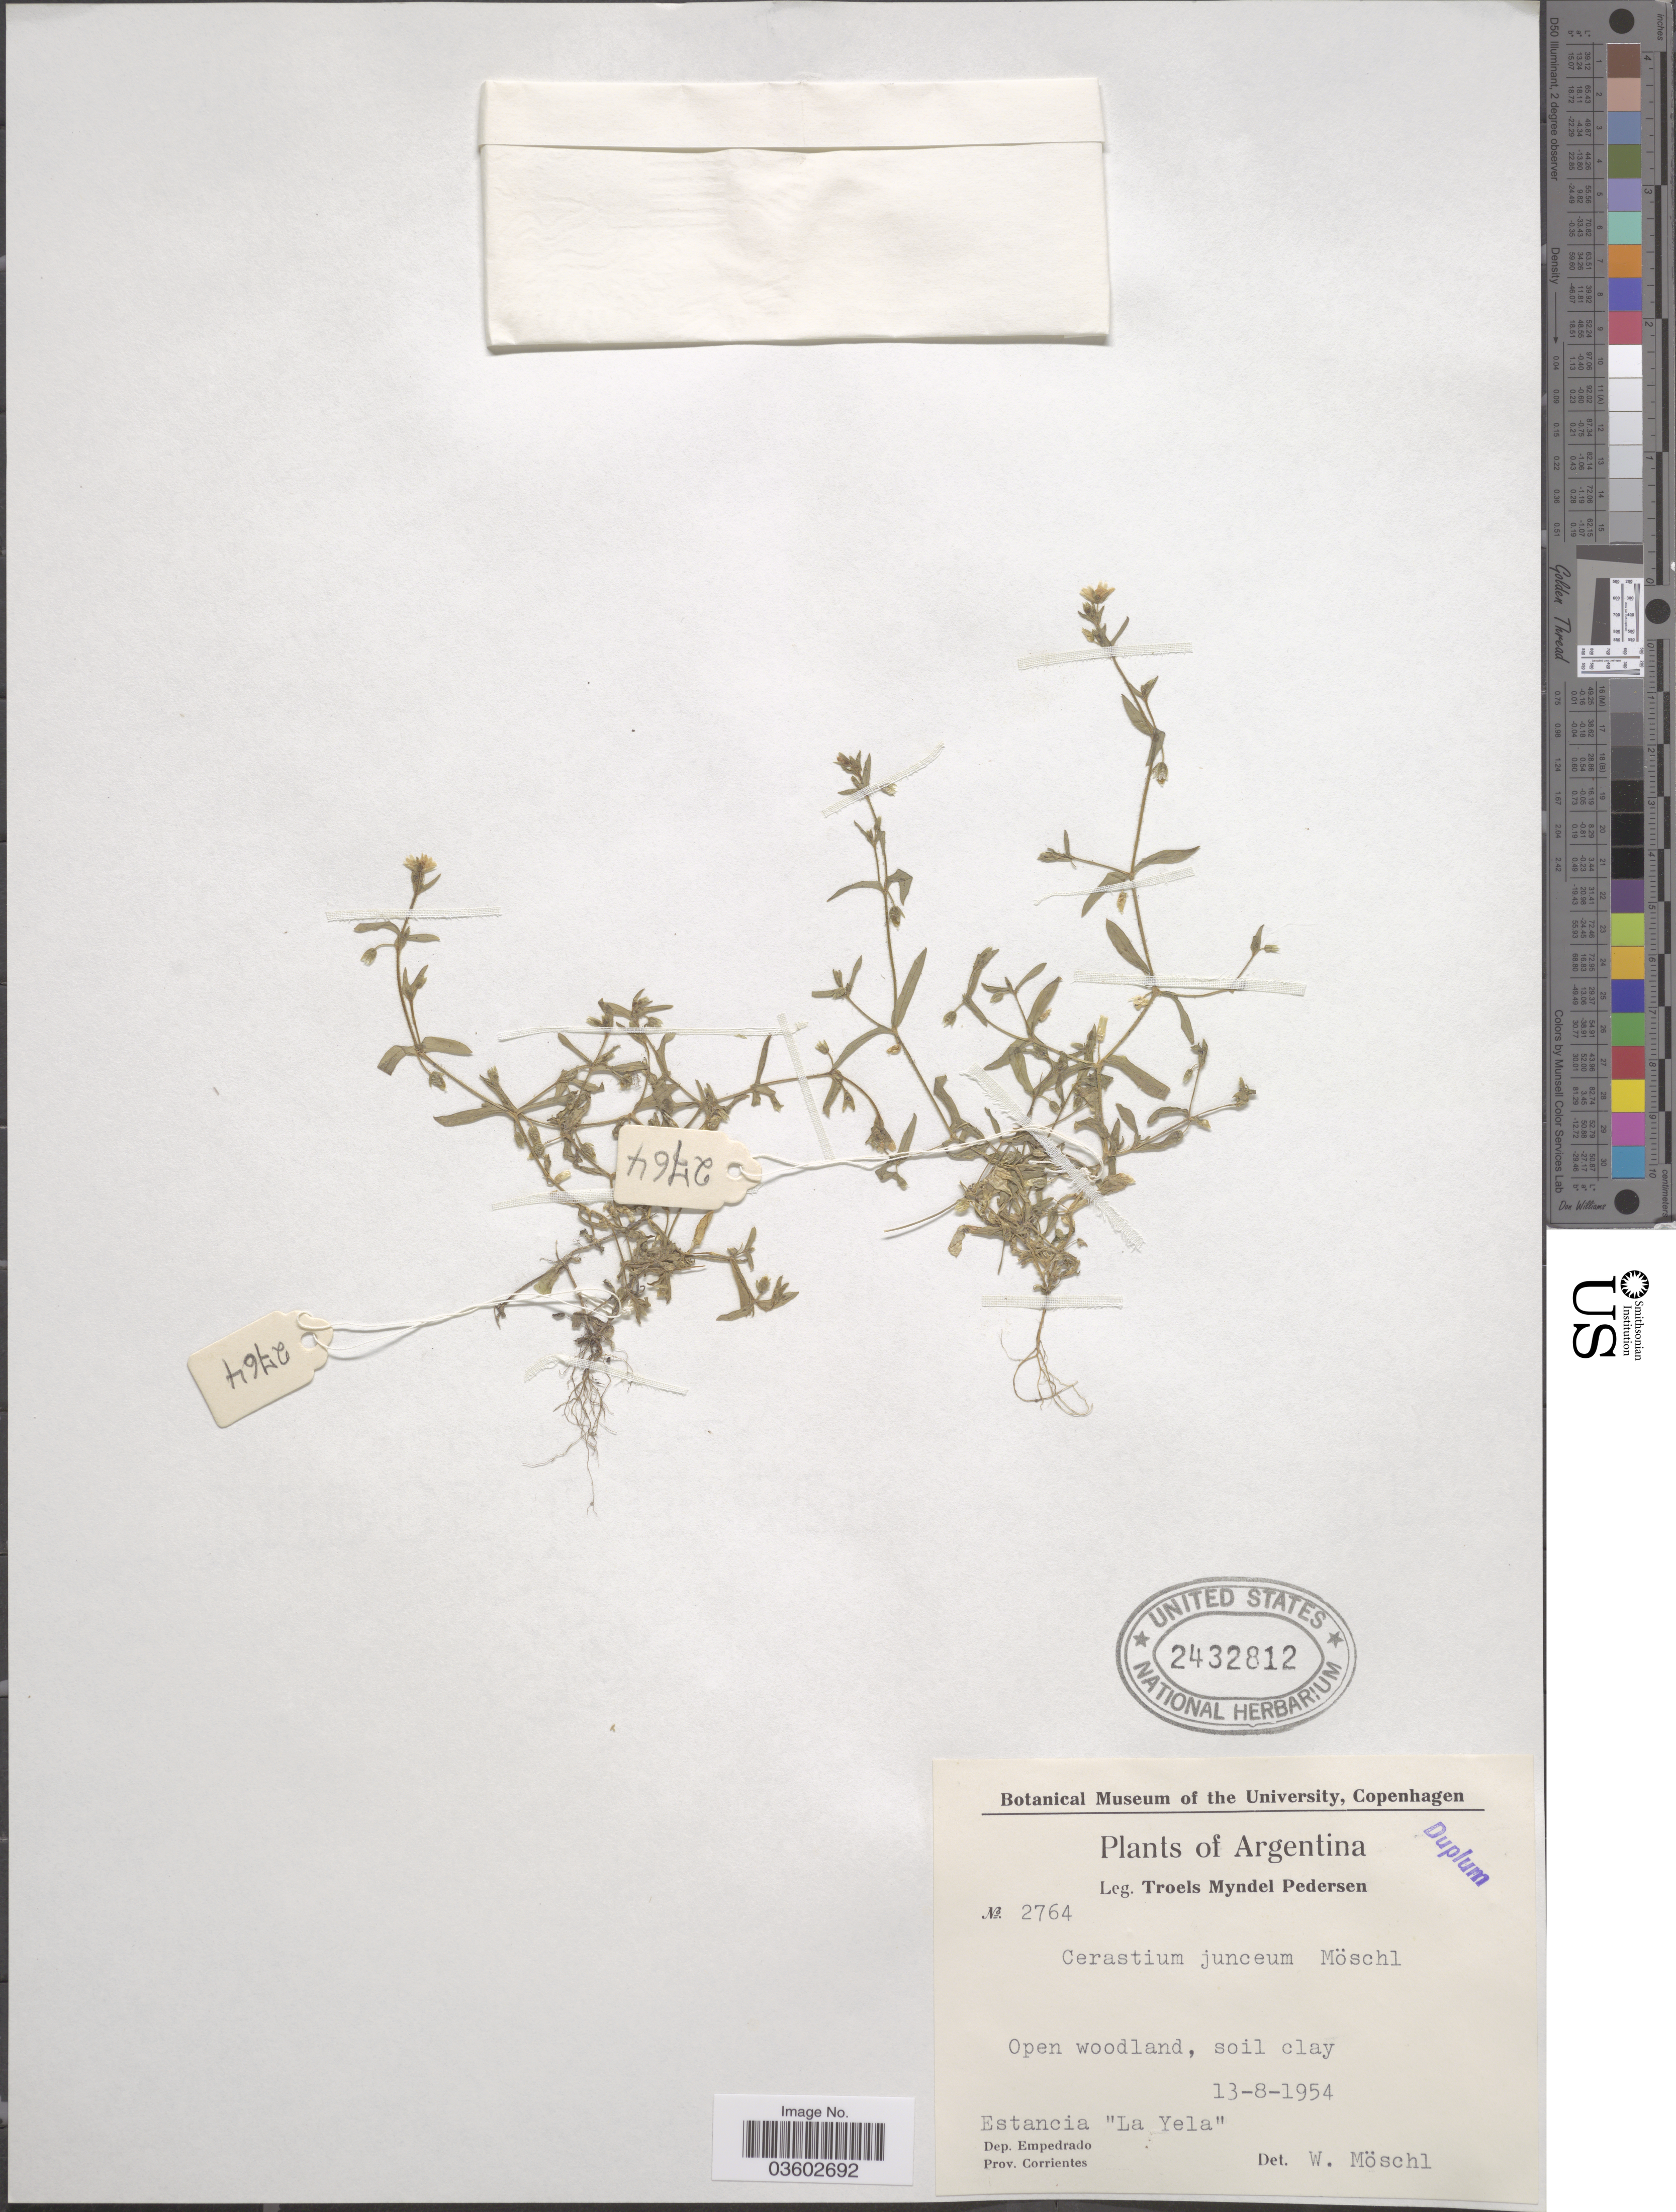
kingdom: Plantae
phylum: Tracheophyta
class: Magnoliopsida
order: Caryophyllales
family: Caryophyllaceae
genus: Cerastium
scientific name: Cerastium junceum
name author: Moschl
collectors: T. Pederson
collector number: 2764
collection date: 1954-08-13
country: Argentina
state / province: Corrientes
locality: Estancia "La Yela". Dep. Empedrado.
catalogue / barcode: US 2432812